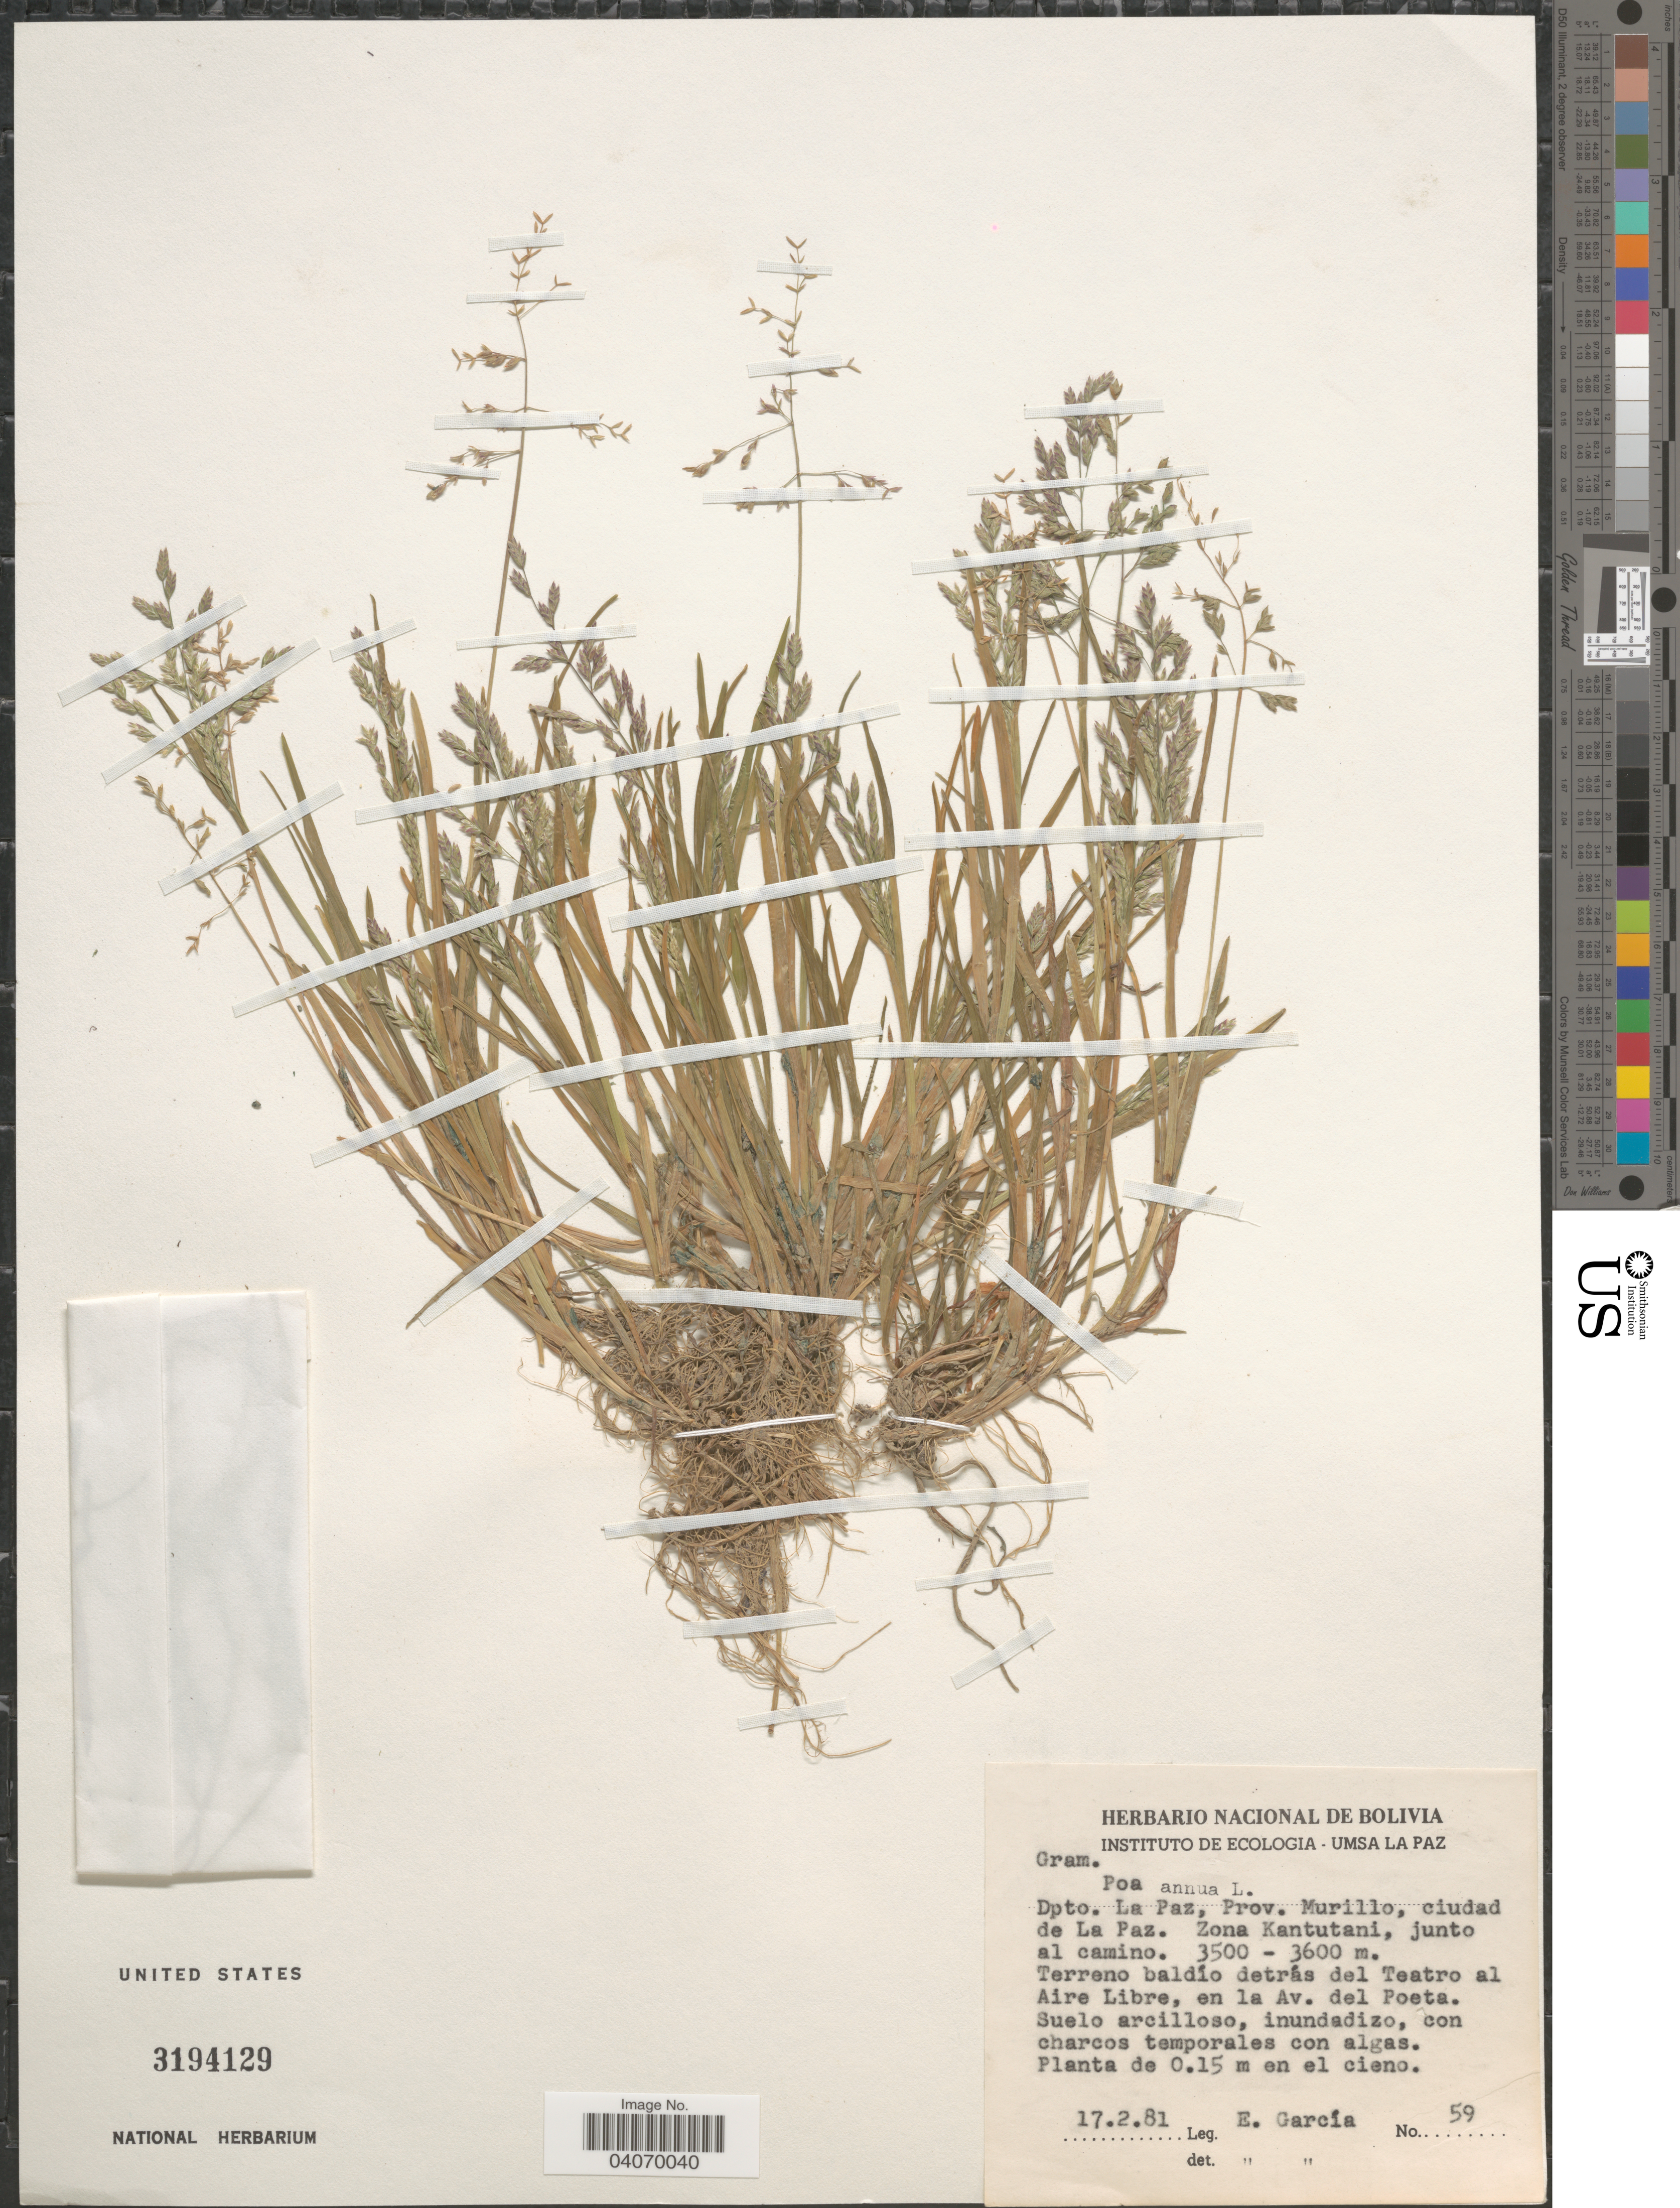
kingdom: Plantae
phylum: Tracheophyta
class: Liliopsida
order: Poales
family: Poaceae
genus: Poa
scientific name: Poa annua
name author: L.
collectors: E. García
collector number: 59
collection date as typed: Transcribed d/m/y: 17/2/81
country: Bolivia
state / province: La Paz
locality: Dpto. La Paz, Prov. Murillo, ciudad de La Paz. Zona Kantutani, junto al camino. Terreno baldío detrás del Teatro al Aire Libre, en la Av. del Poeta.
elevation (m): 3500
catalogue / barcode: US 3194129